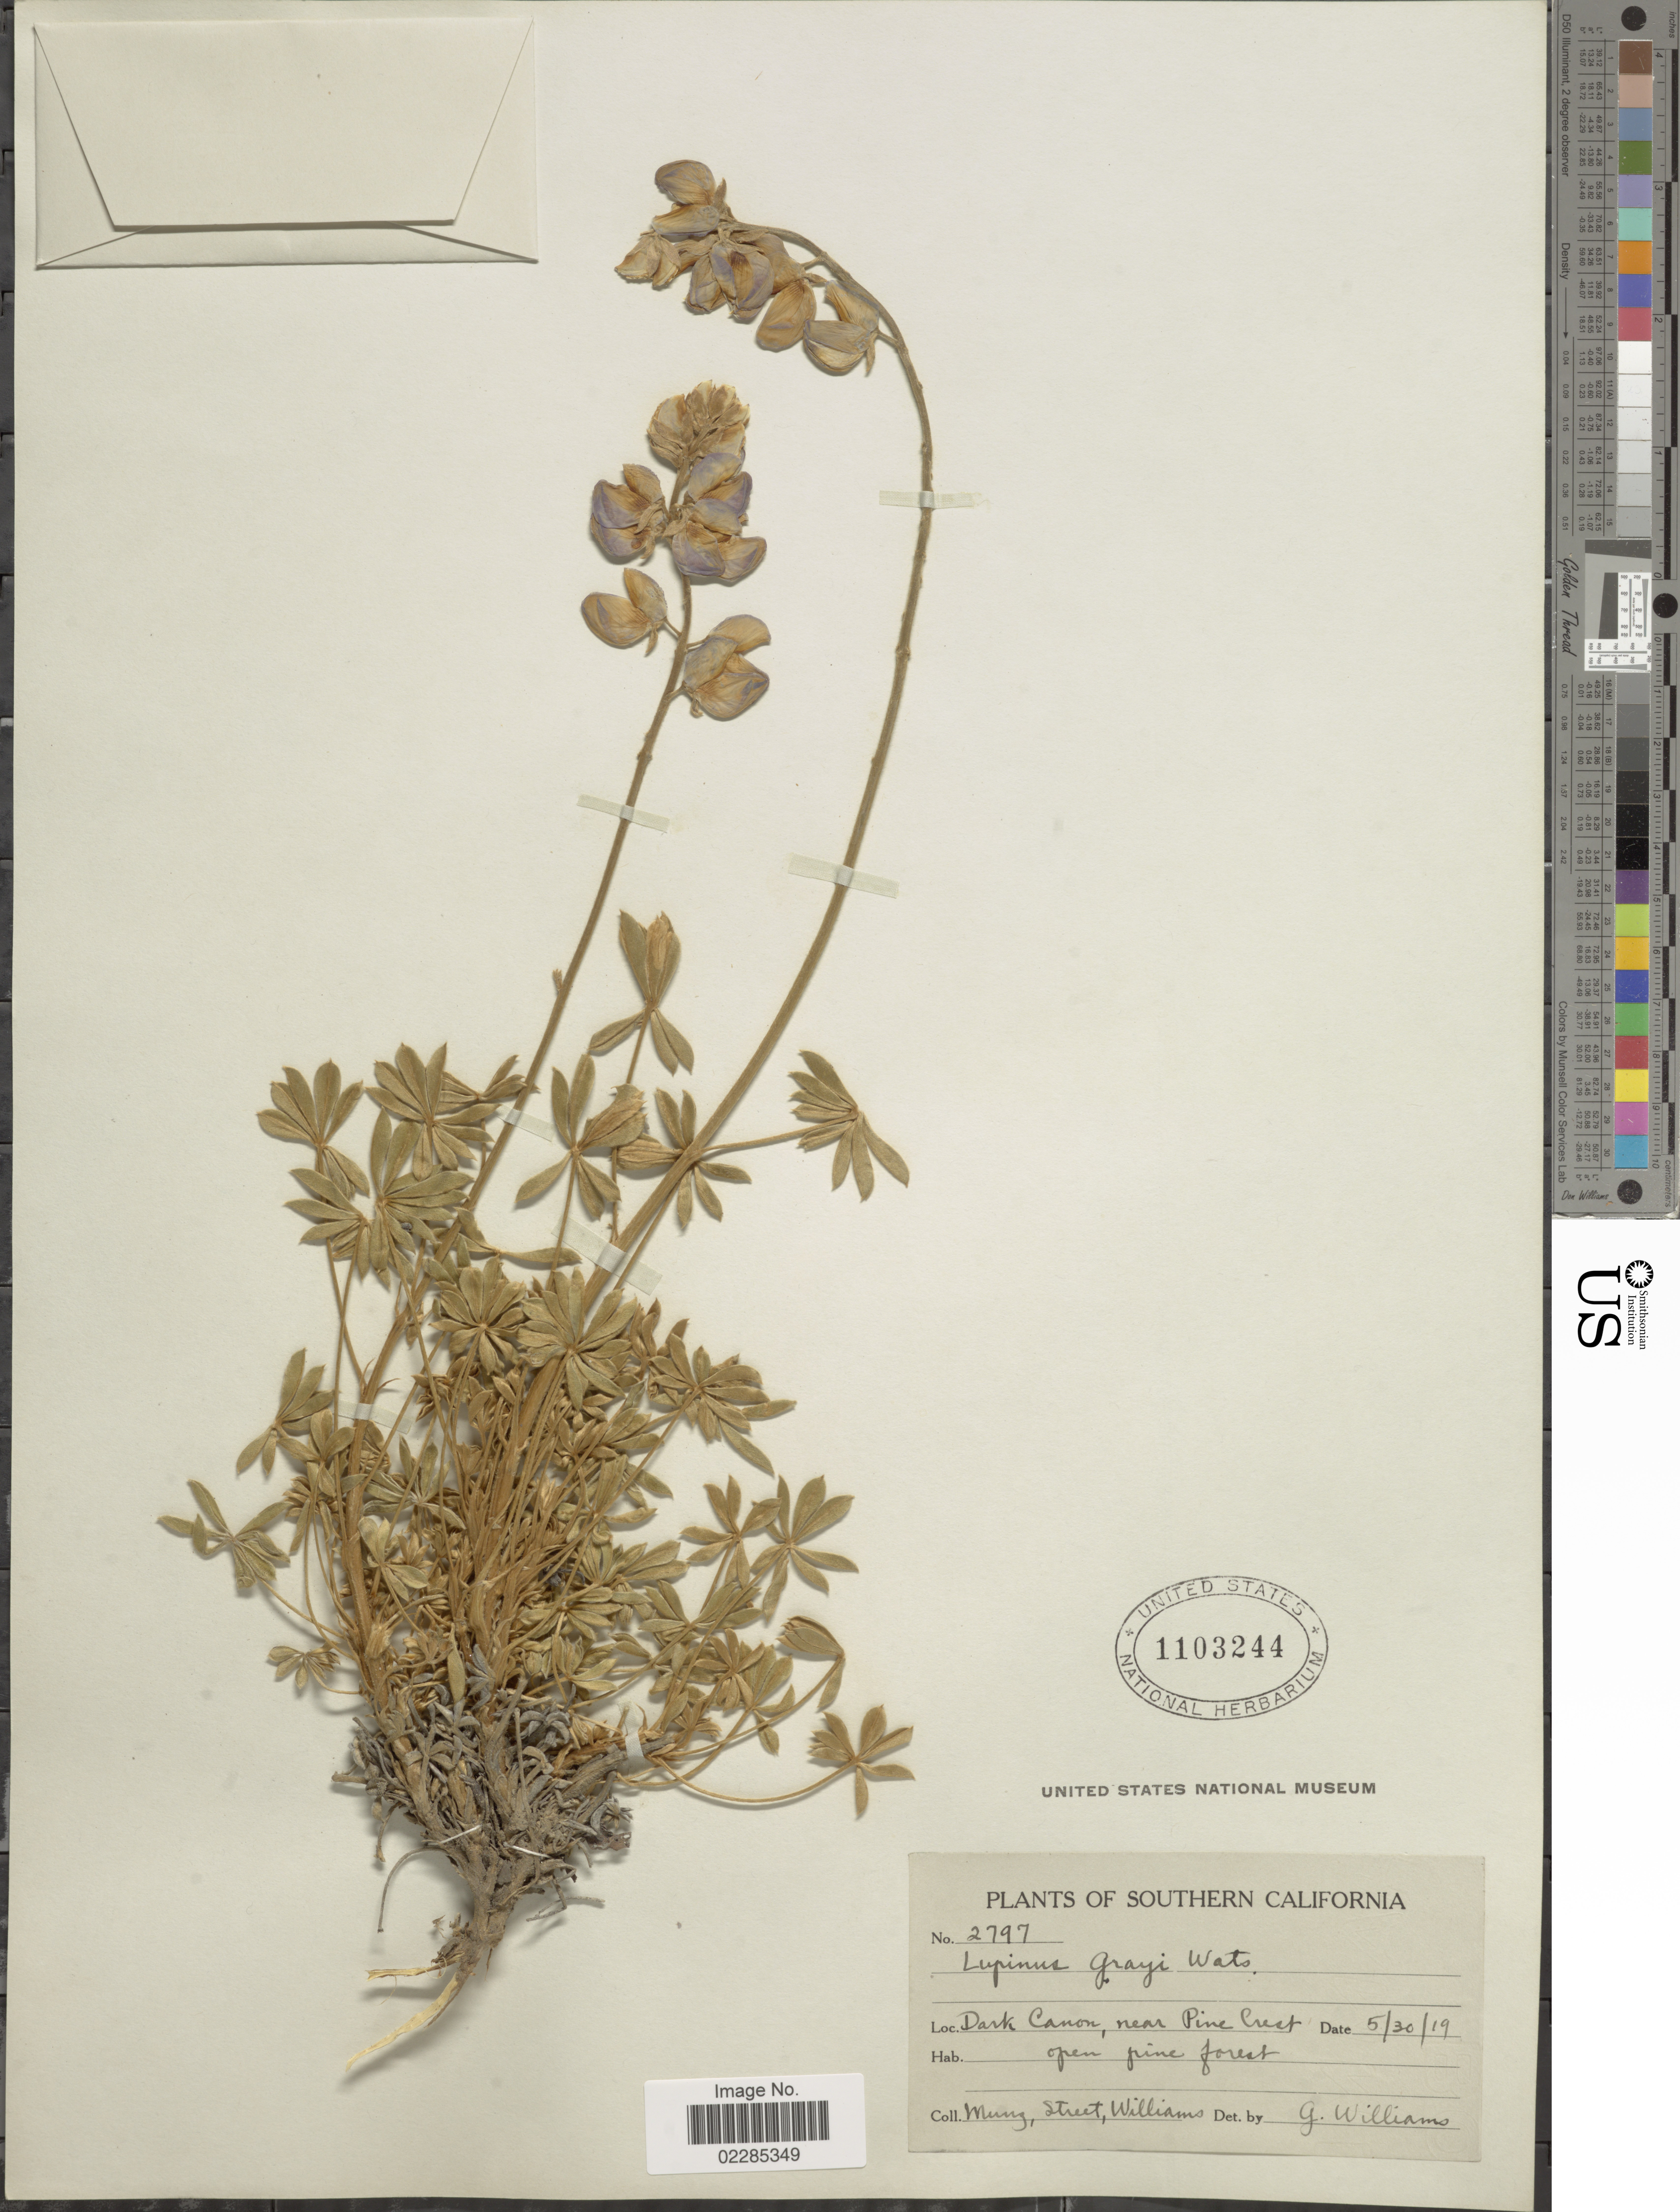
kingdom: Plantae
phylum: Tracheophyta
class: Magnoliopsida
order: Fabales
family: Fabaceae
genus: Lupinus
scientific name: Lupinus grayi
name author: S. Watson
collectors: -. Munz, -. Street & -- Williams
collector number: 2797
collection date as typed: Transcribed d/m/y: 30/5/19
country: United States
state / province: California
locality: Southern California, Dark Canon, near Pine Crest, open pine forest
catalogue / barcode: US 1103244